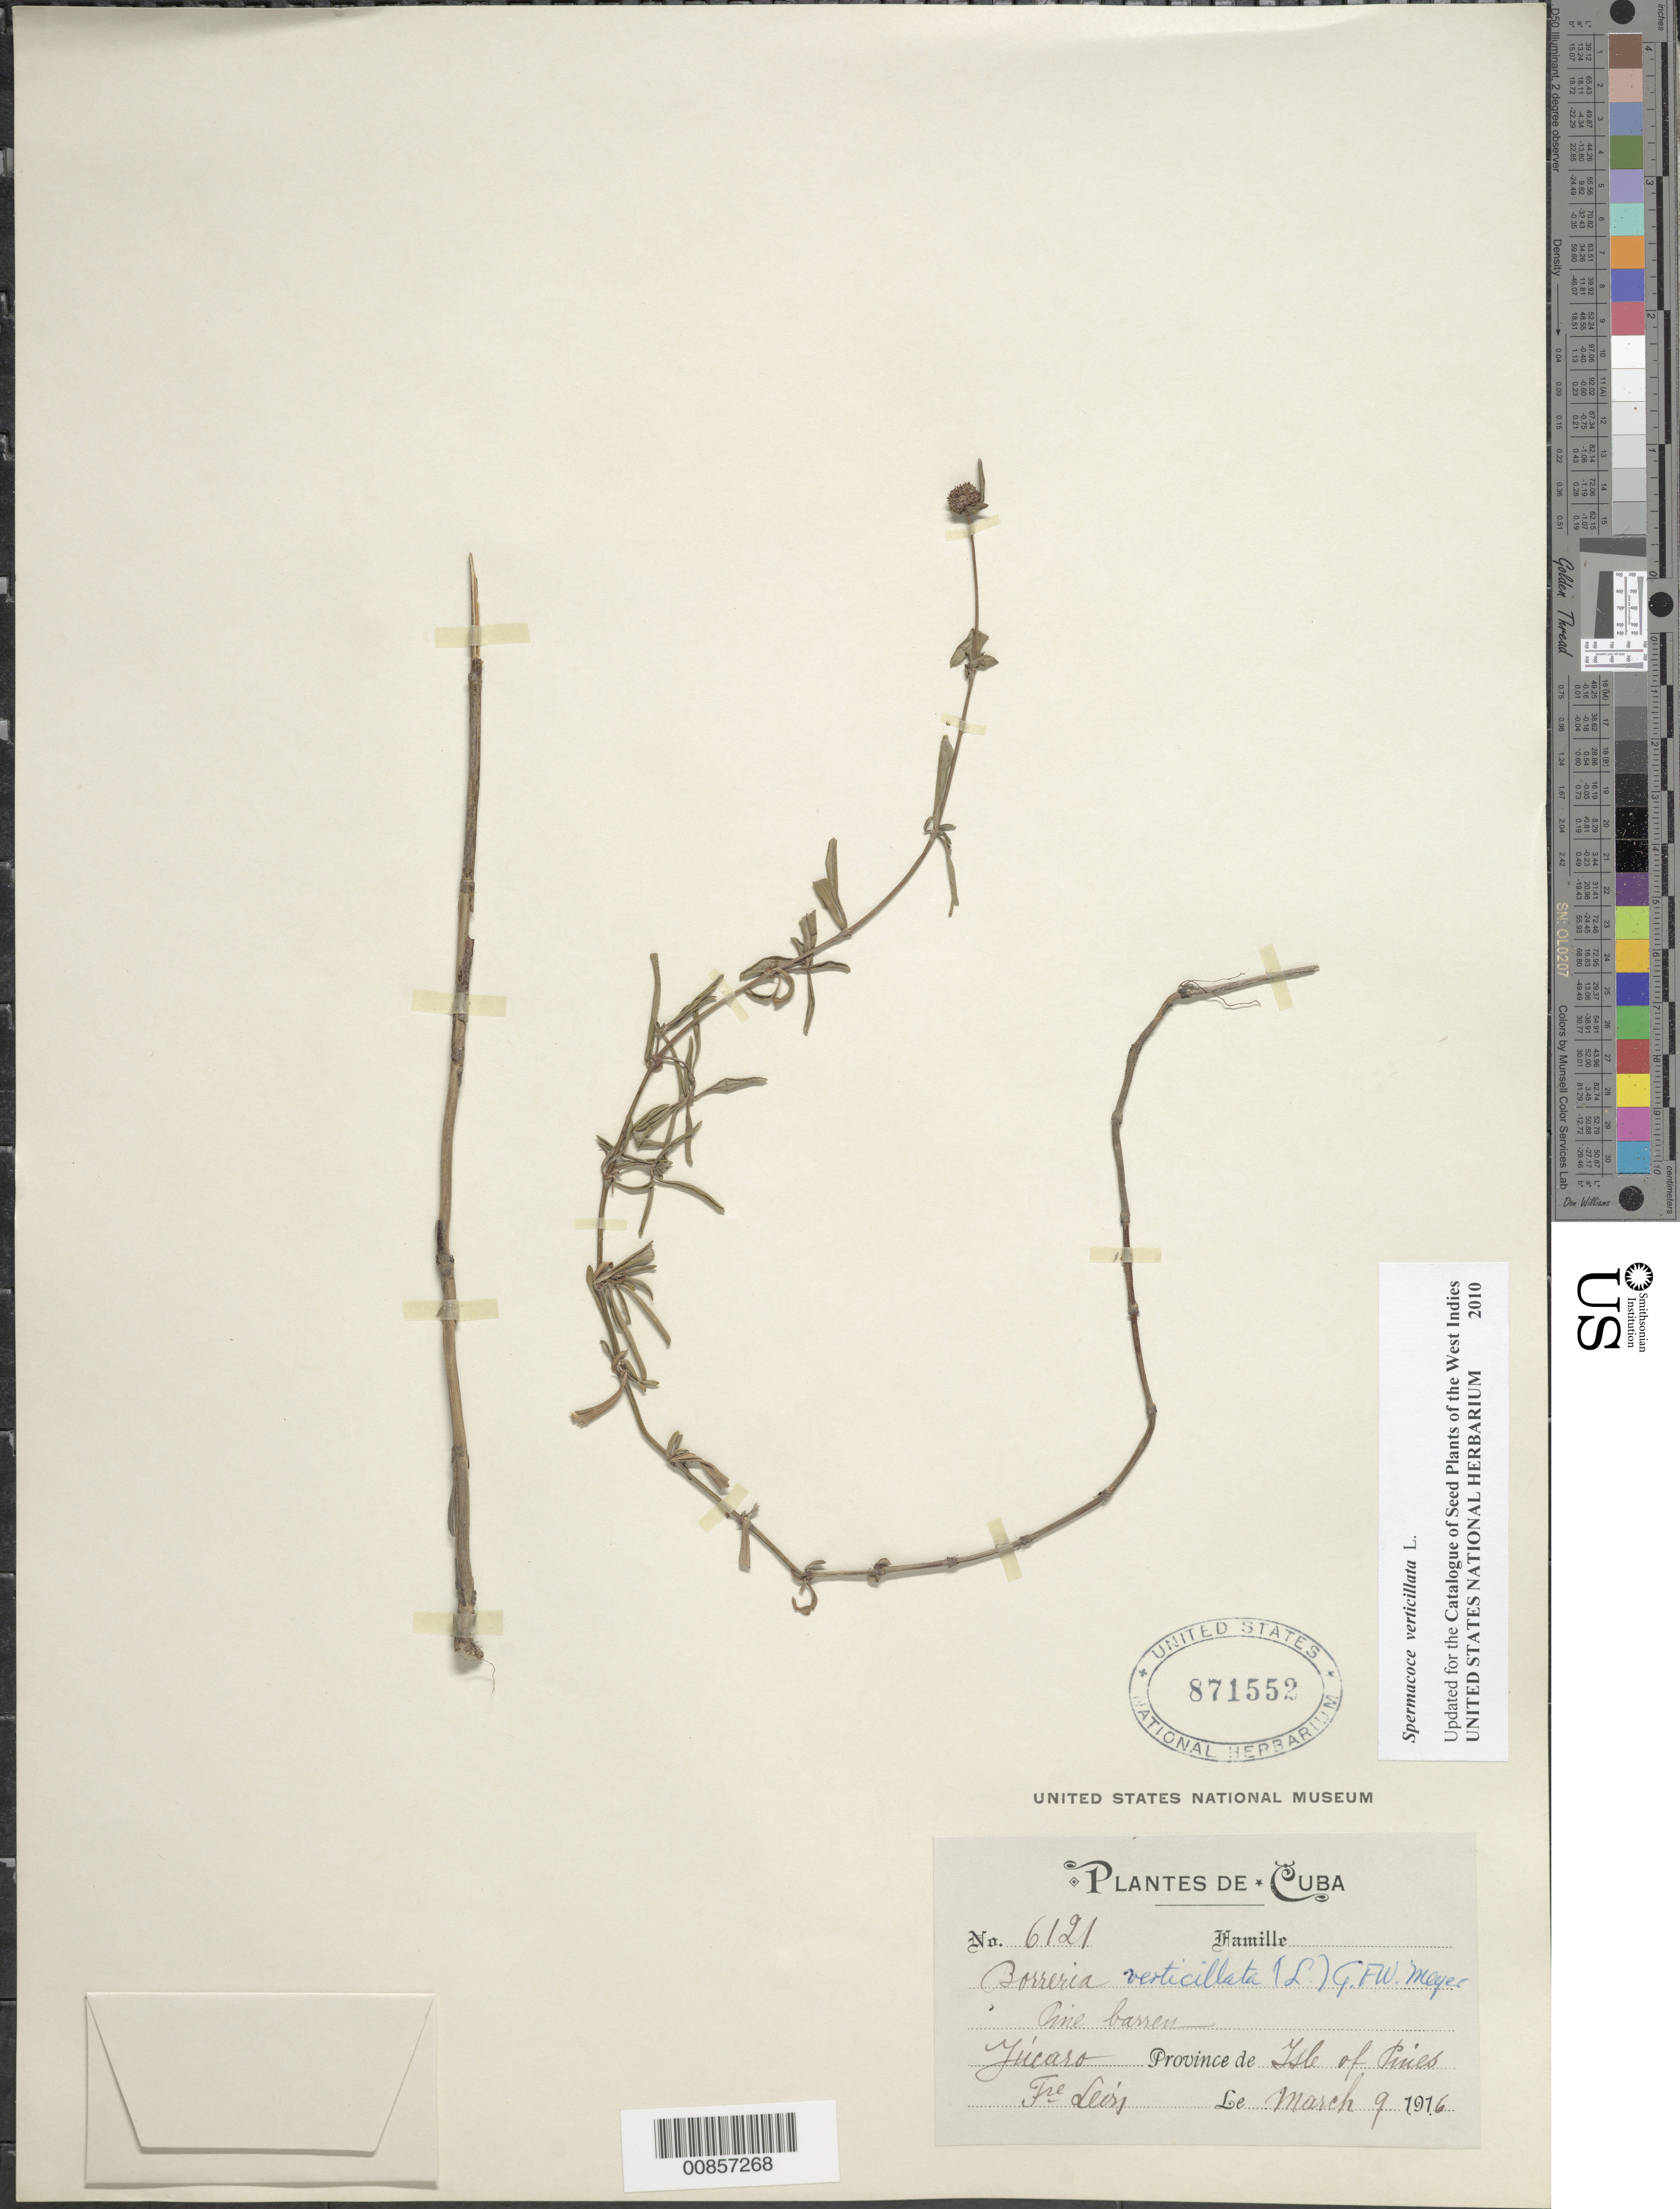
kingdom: Plantae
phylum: Tracheophyta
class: Magnoliopsida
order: Gentianales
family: Rubiaceae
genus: Spermacoce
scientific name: Spermacoce verticillata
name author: L.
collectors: Bro. León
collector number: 6121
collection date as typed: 09 Mar 1916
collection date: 1916-03-09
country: Cuba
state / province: Isla de La Juventud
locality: Tucaro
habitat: Pine barrens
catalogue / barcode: US 871552